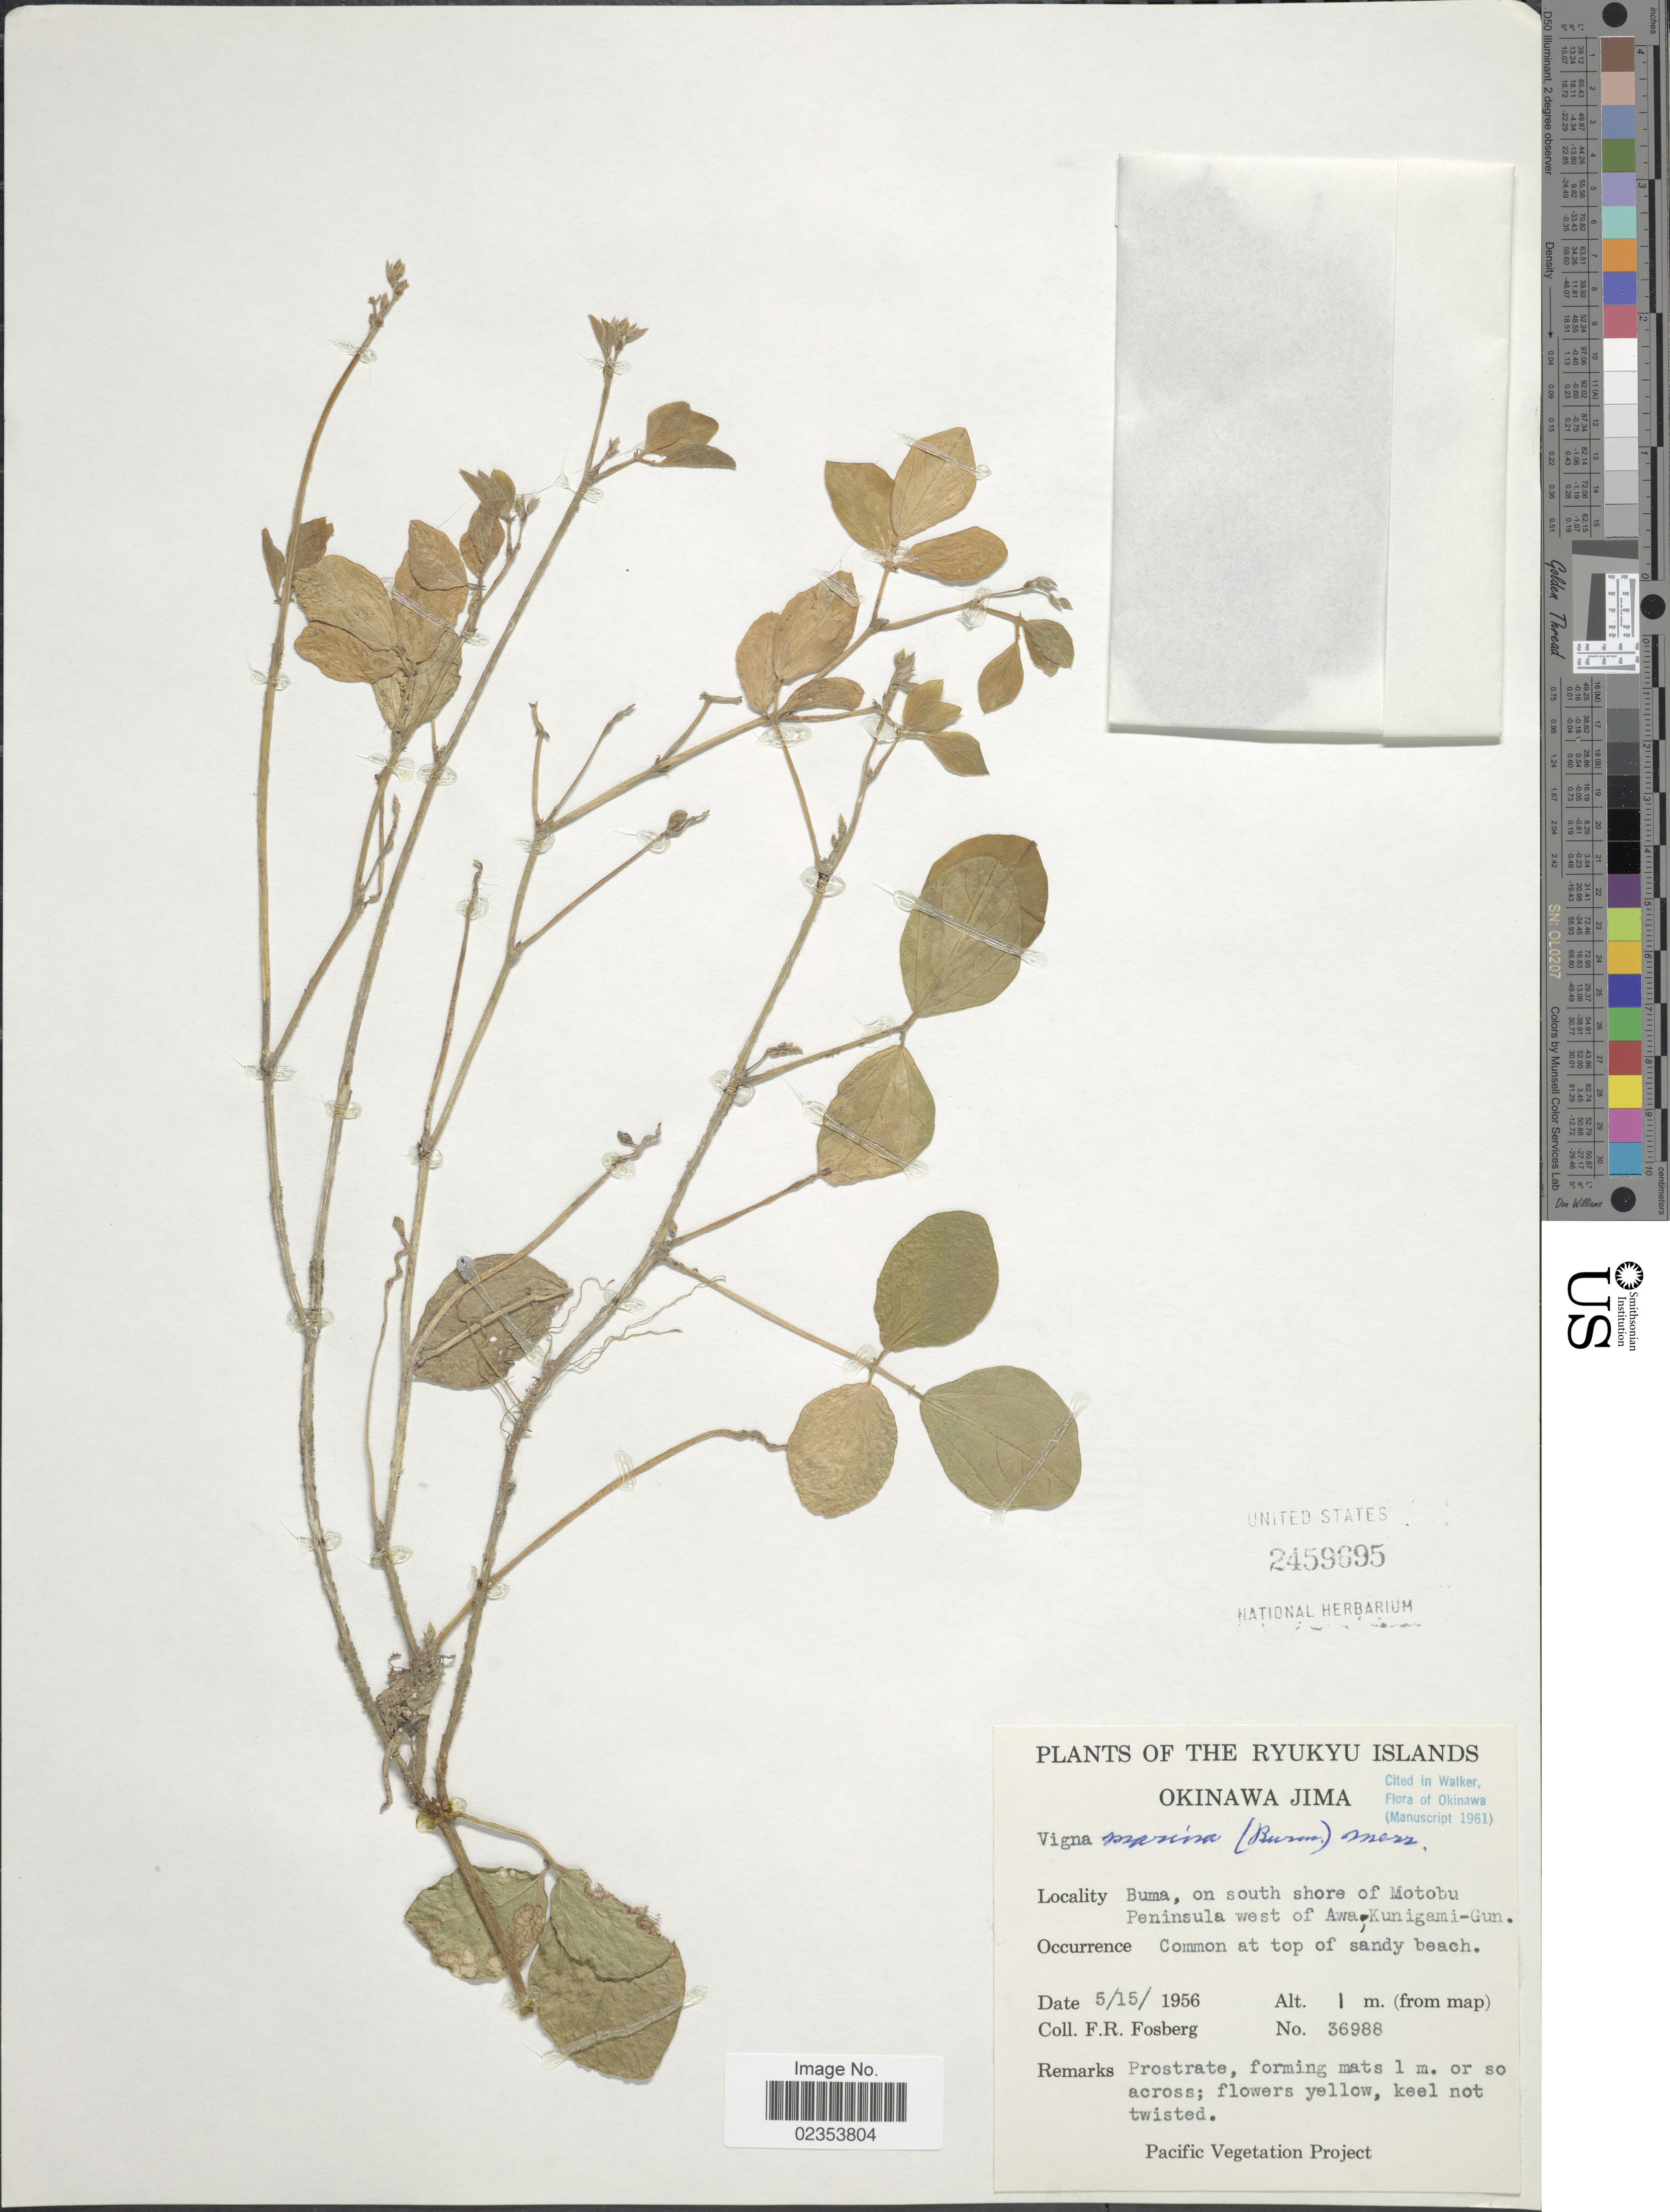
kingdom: Plantae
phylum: Tracheophyta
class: Magnoliopsida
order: Fabales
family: Fabaceae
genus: Vigna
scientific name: Vigna marina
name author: (Burm.) Merr.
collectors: F. R. Fosberg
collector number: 36988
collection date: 1956-05-15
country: Japan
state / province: Okinawa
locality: Ryukyu Islands. Buma, on south shore of Motobu Peninsula west of Awa Kunigami-Gun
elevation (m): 1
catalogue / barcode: US 2459695